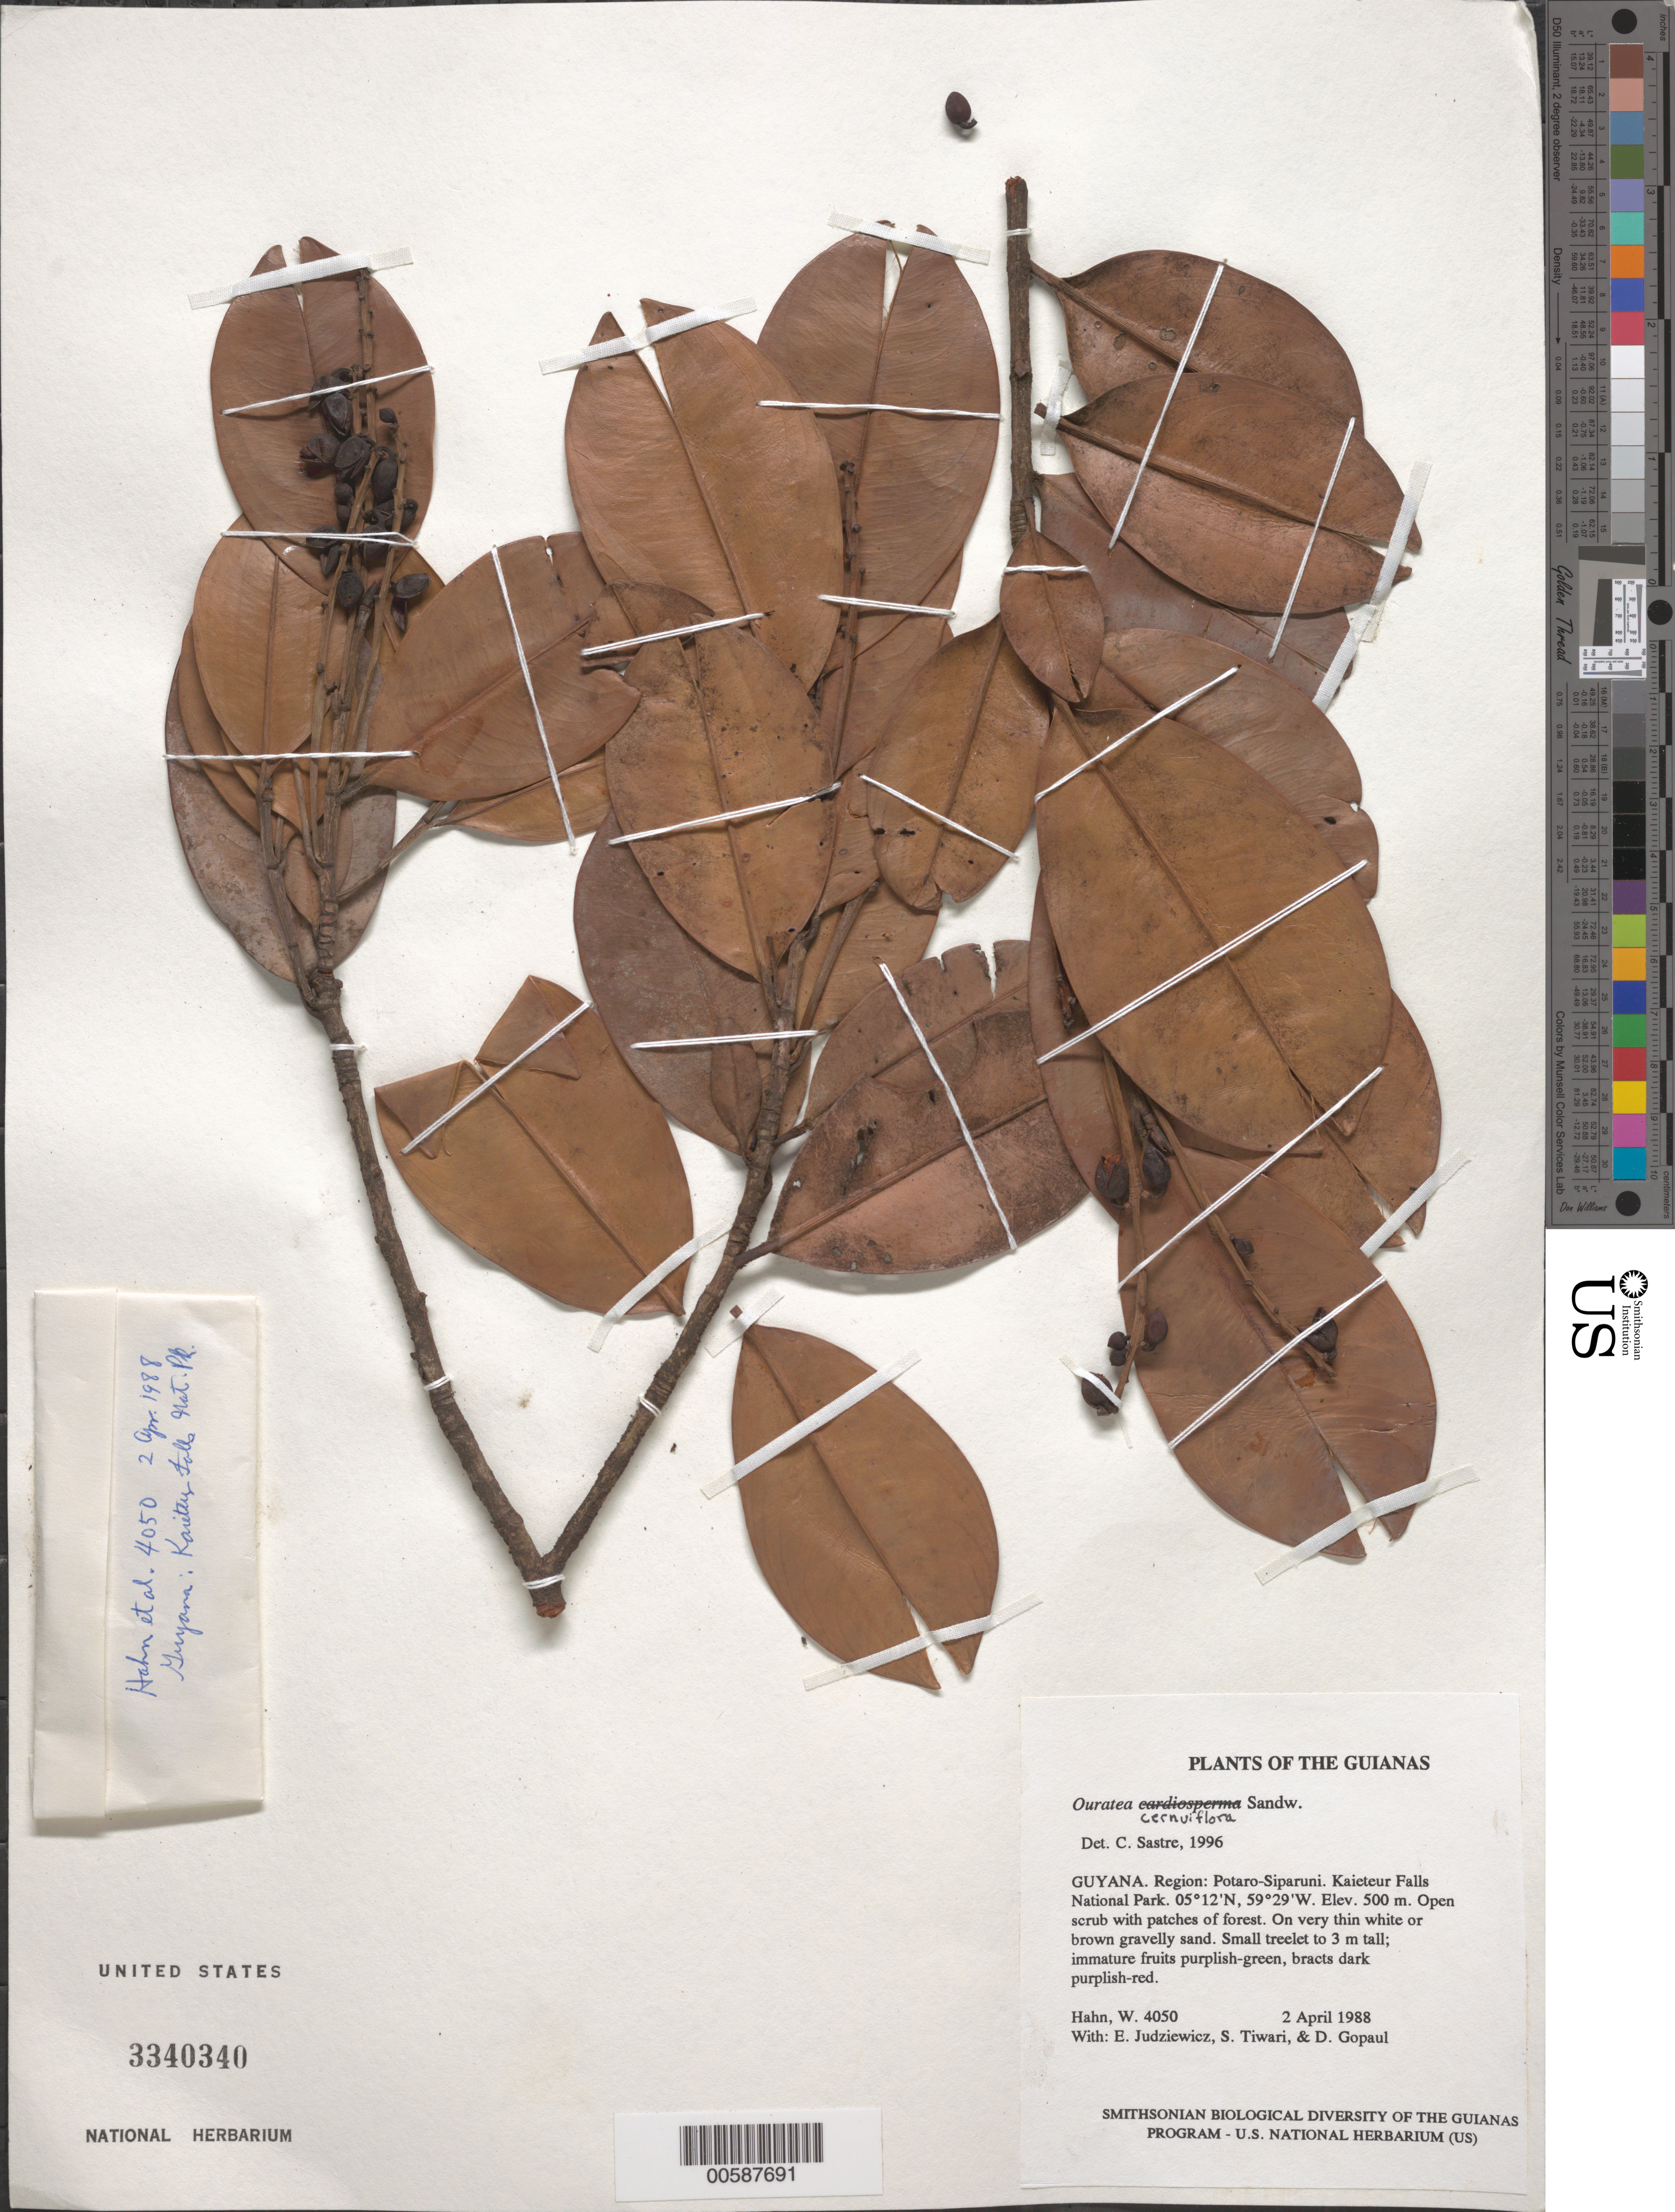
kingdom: Plantae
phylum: Tracheophyta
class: Magnoliopsida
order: Malpighiales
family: Ochnaceae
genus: Ouratea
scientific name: Ouratea cernuiflora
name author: Sandwith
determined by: Sastre, C. H. L.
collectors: W. Hahn, E. J. Judziewicz, S. Tiwari & D. Gopaul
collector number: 4050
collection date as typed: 2 April 1988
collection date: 1988-04-02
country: Guyana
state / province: Potaro-Siparuni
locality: Kaieteur Falls National Park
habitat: Open scrub with patches of forest. On very thin white or brown gravelly sand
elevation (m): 500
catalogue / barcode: US 3340340